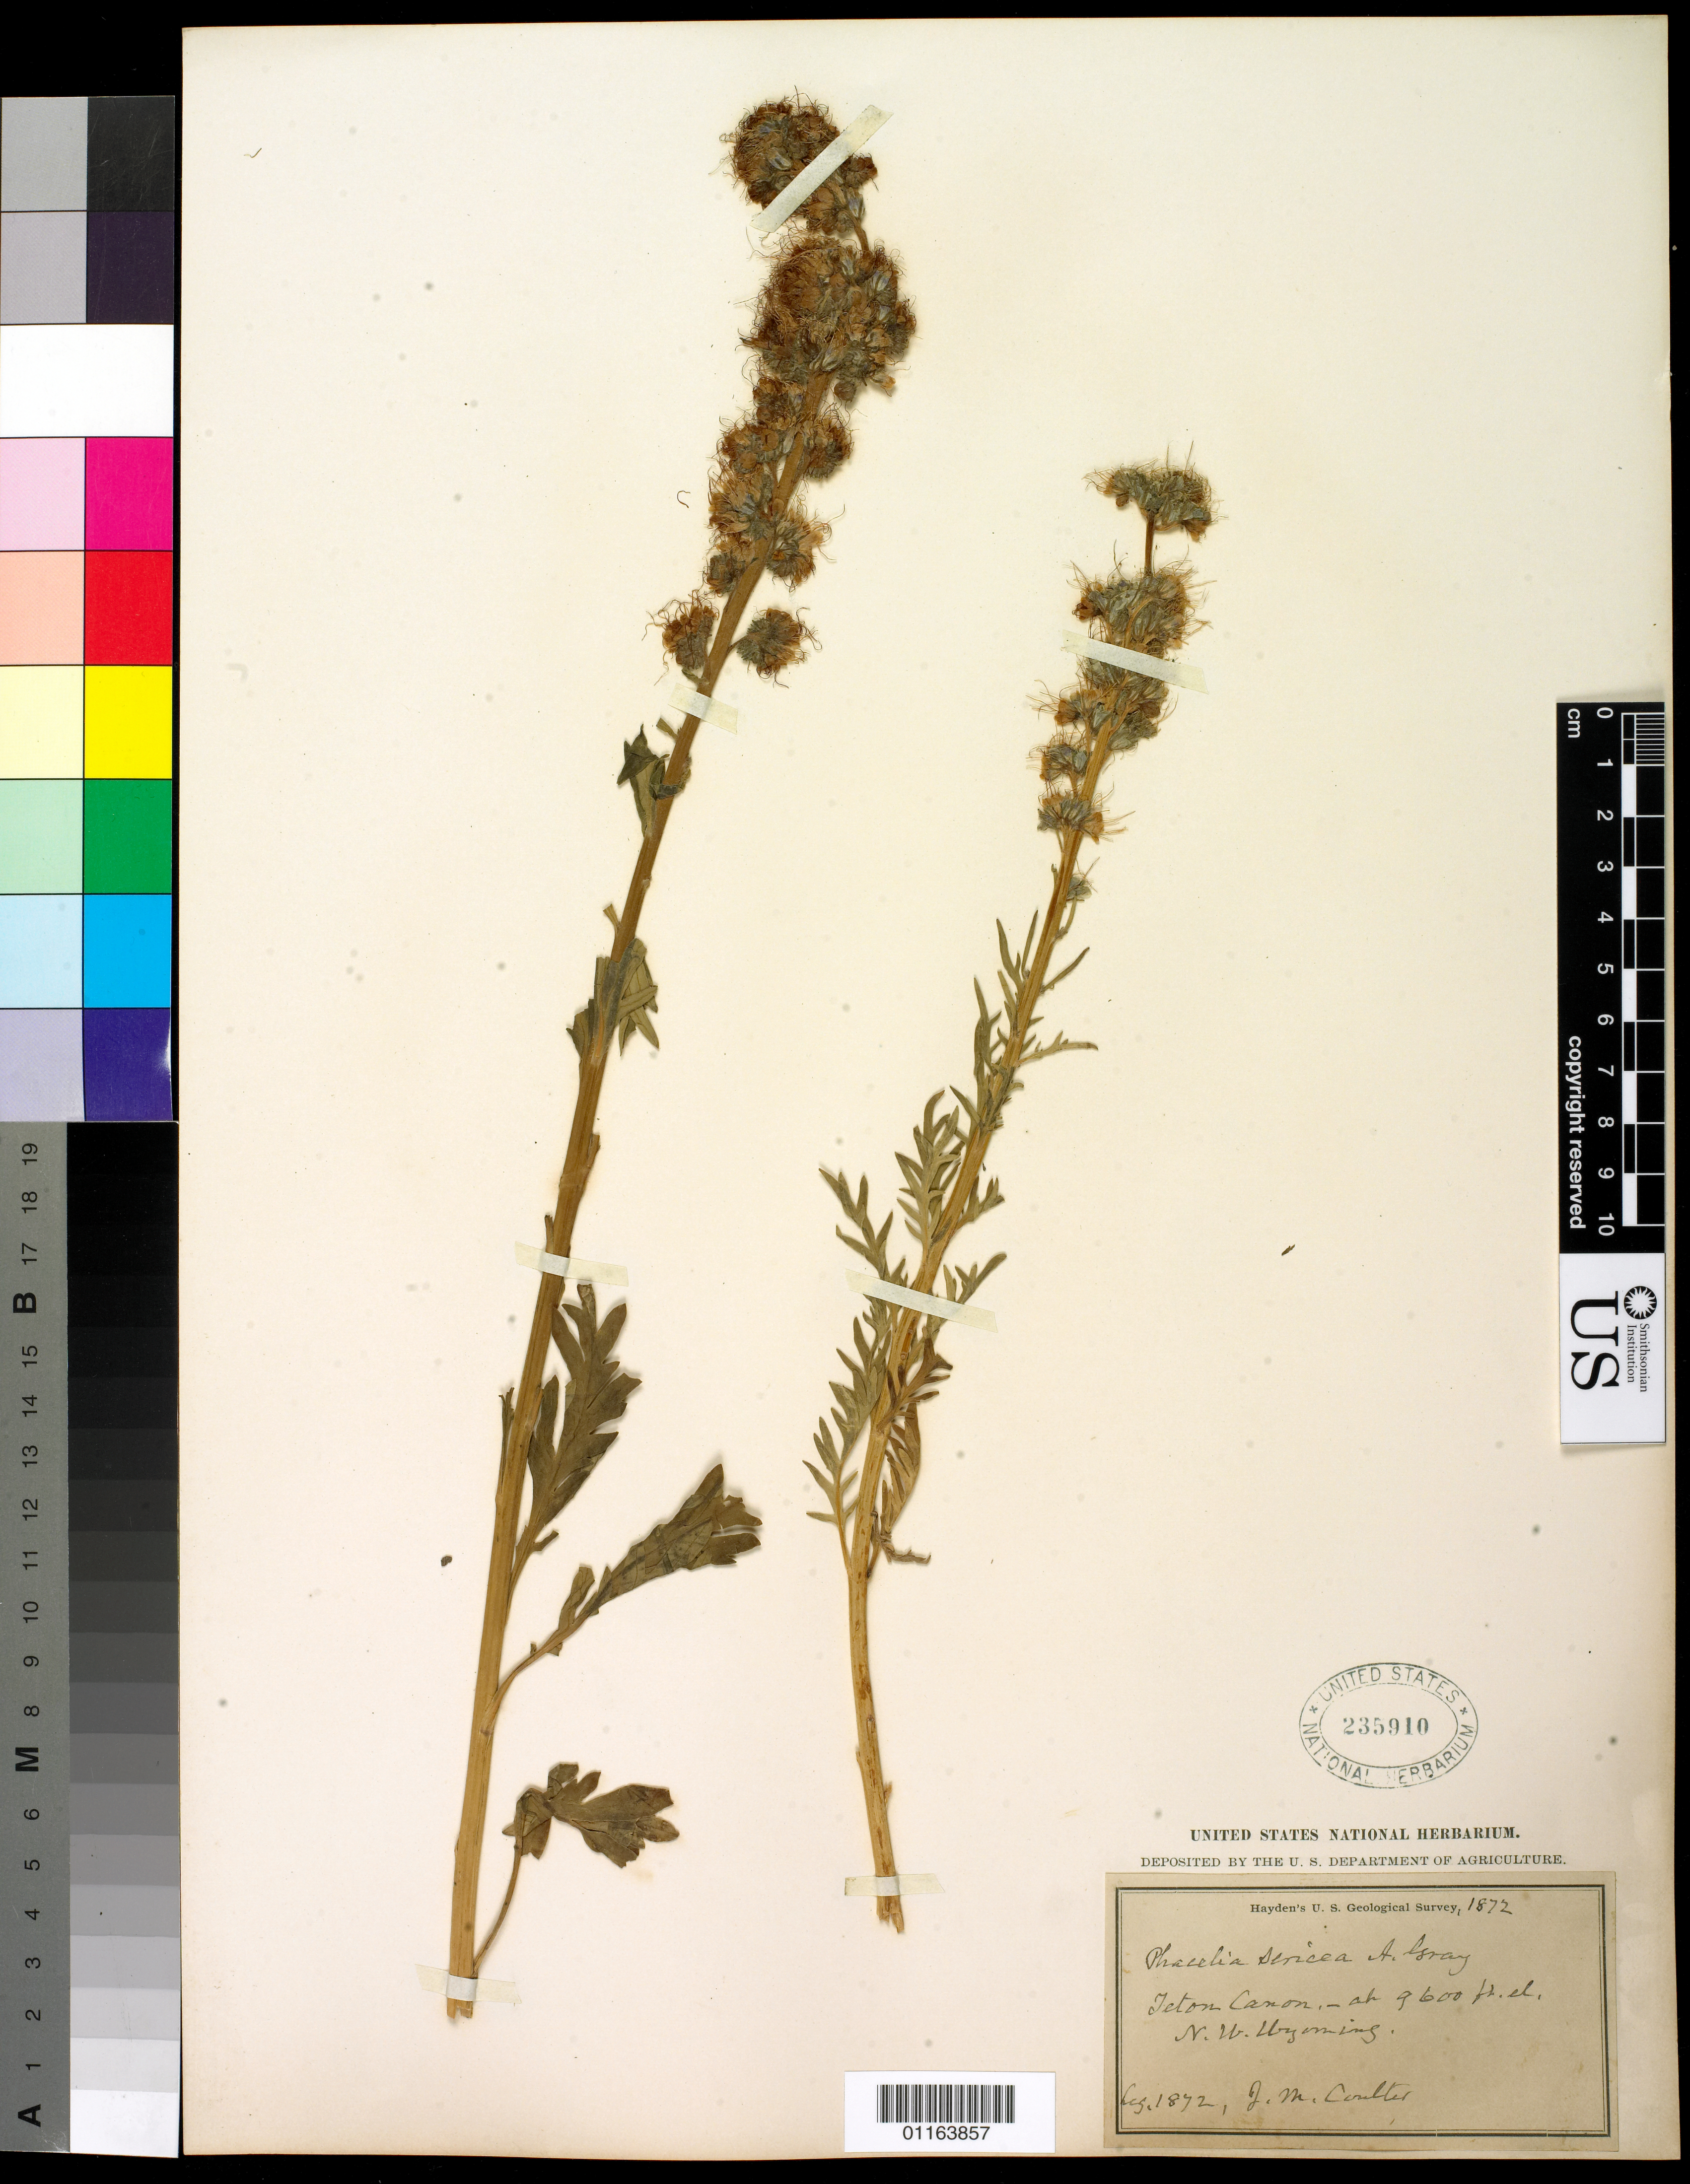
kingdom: Plantae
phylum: Tracheophyta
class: Magnoliopsida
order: Boraginales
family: Hydrophyllaceae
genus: Phacelia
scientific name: Phacelia sericea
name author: (Graham) A. Gray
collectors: J. M. Coulter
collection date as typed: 1872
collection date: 1872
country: United States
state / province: Wyoming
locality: Teton Canyon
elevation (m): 2926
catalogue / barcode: US 235910